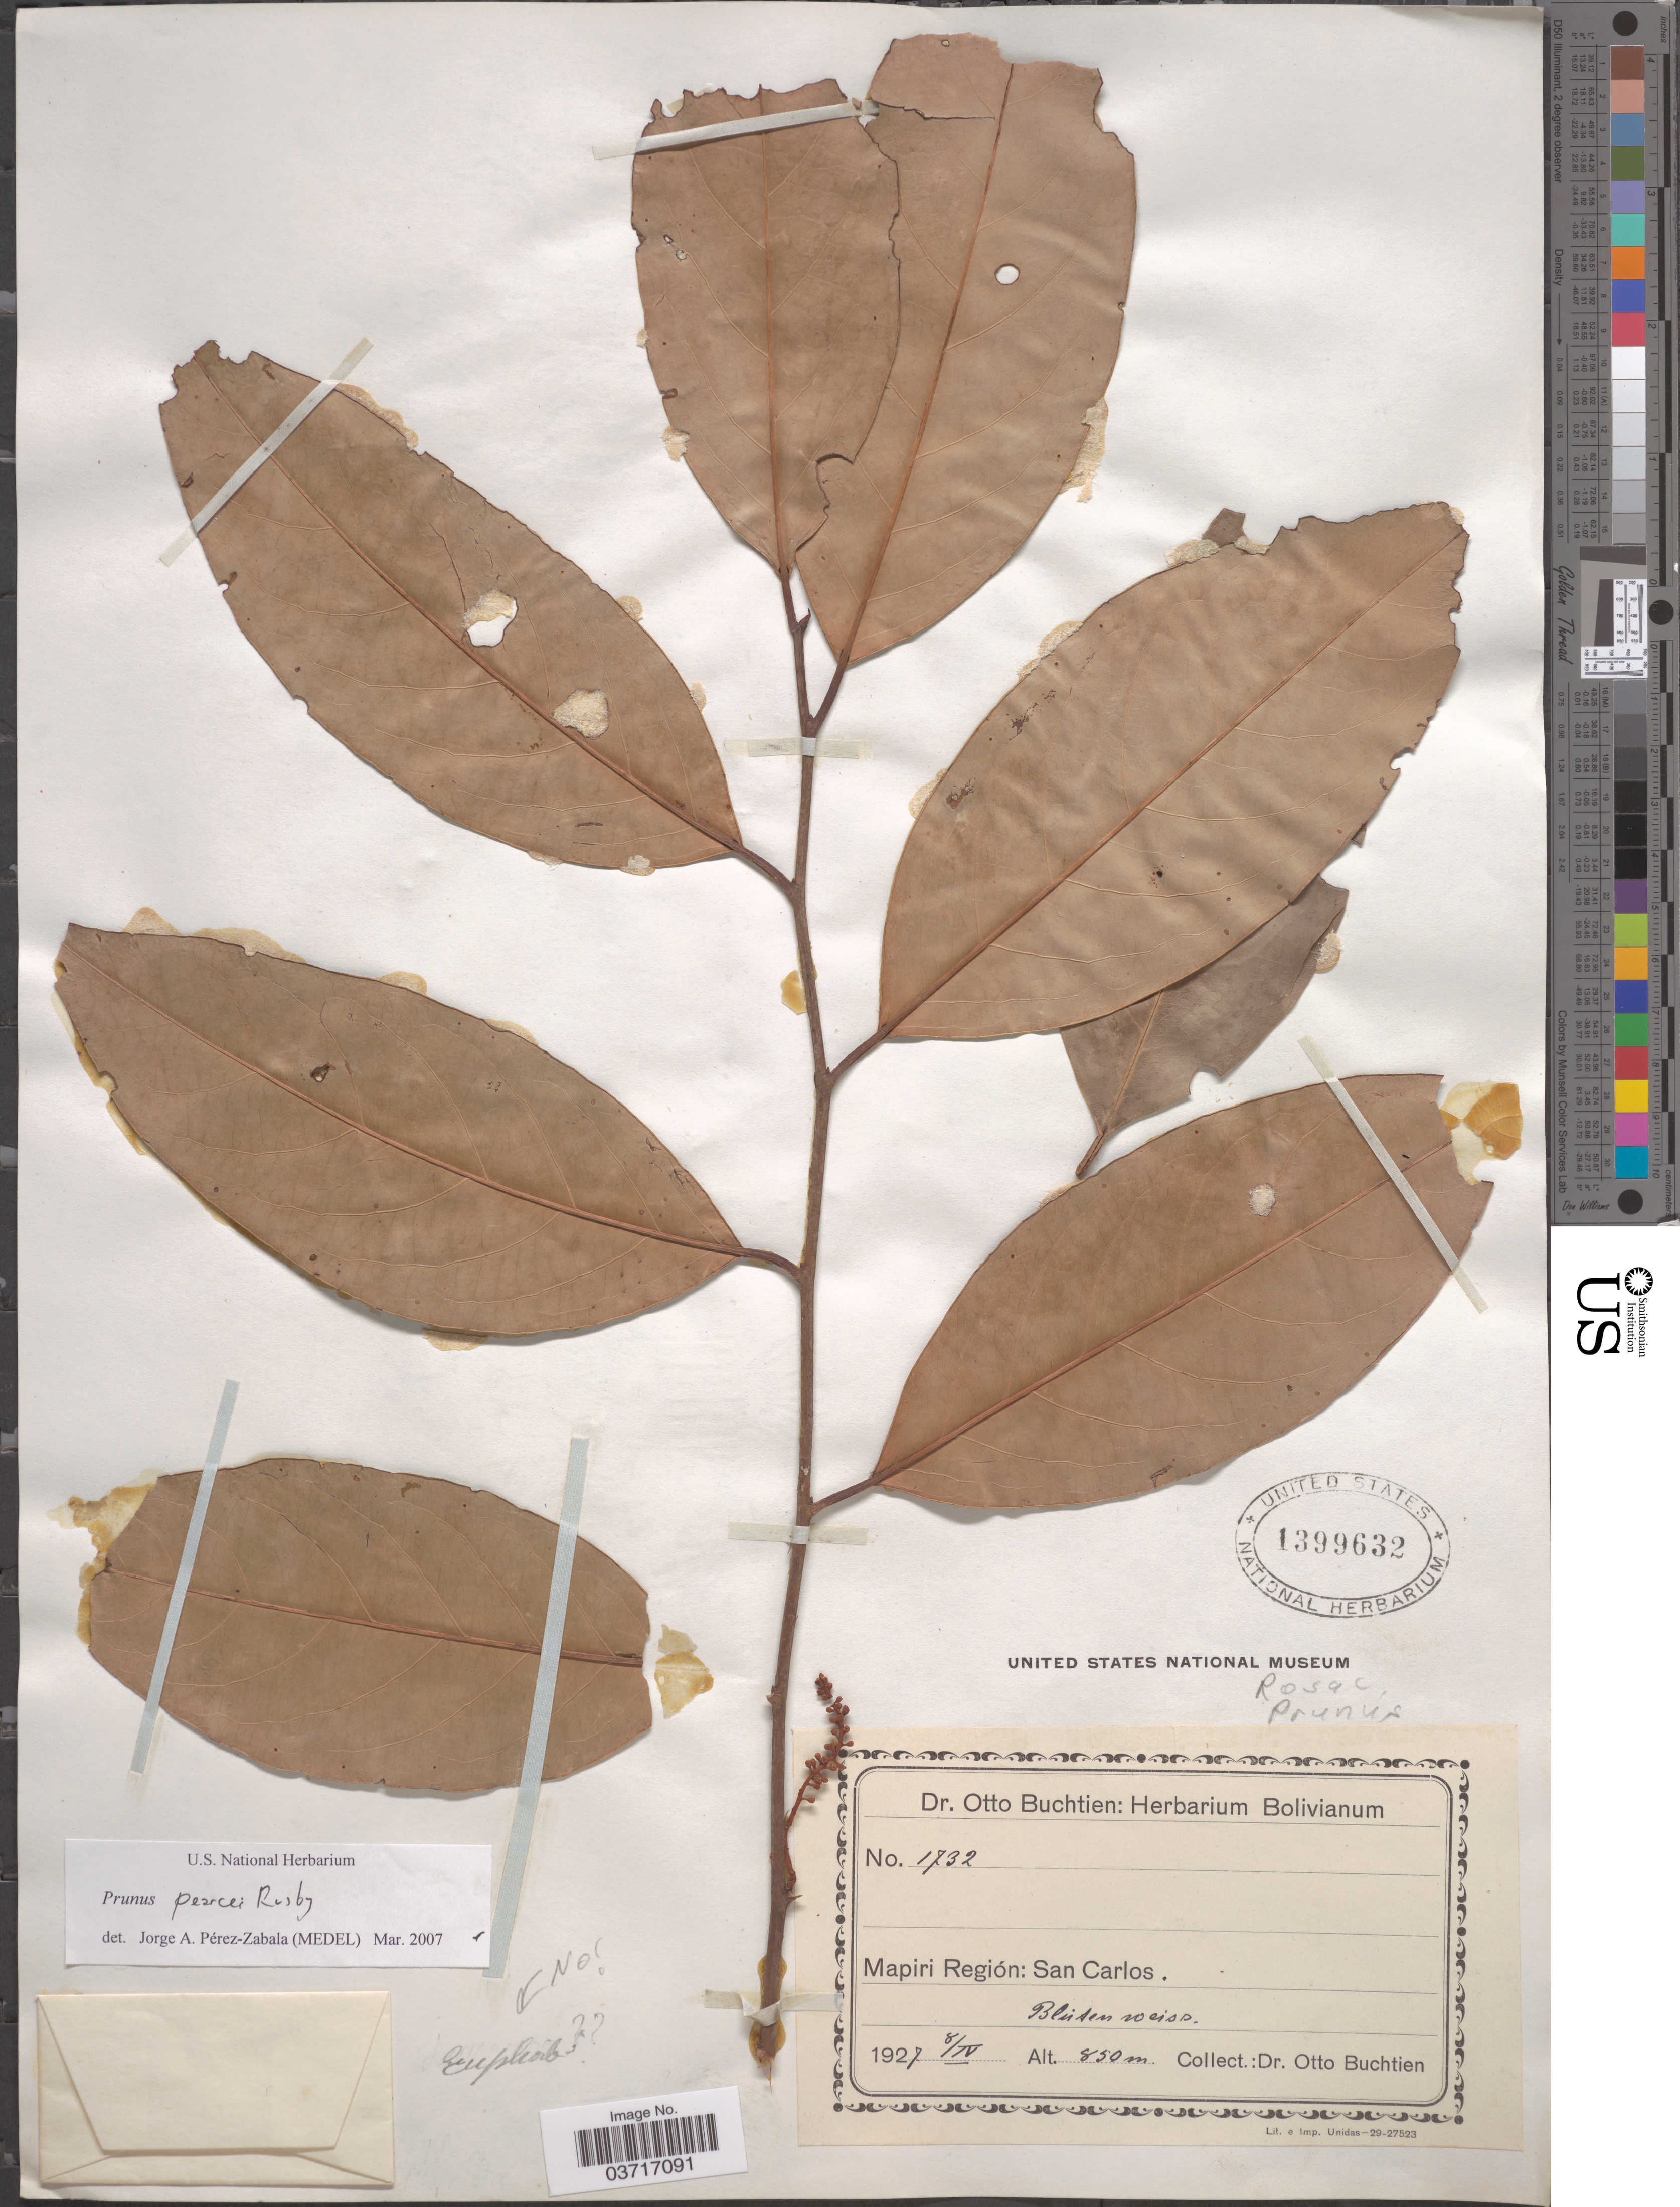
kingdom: Plantae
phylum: Tracheophyta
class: Magnoliopsida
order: Rosales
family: Rosaceae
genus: Prunus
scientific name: Prunus pearcei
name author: Rusby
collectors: O. Buchtien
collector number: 1732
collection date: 1927-04-08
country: Bolivia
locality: Mapiri Región: San Carlos.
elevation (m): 850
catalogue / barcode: US 1399632